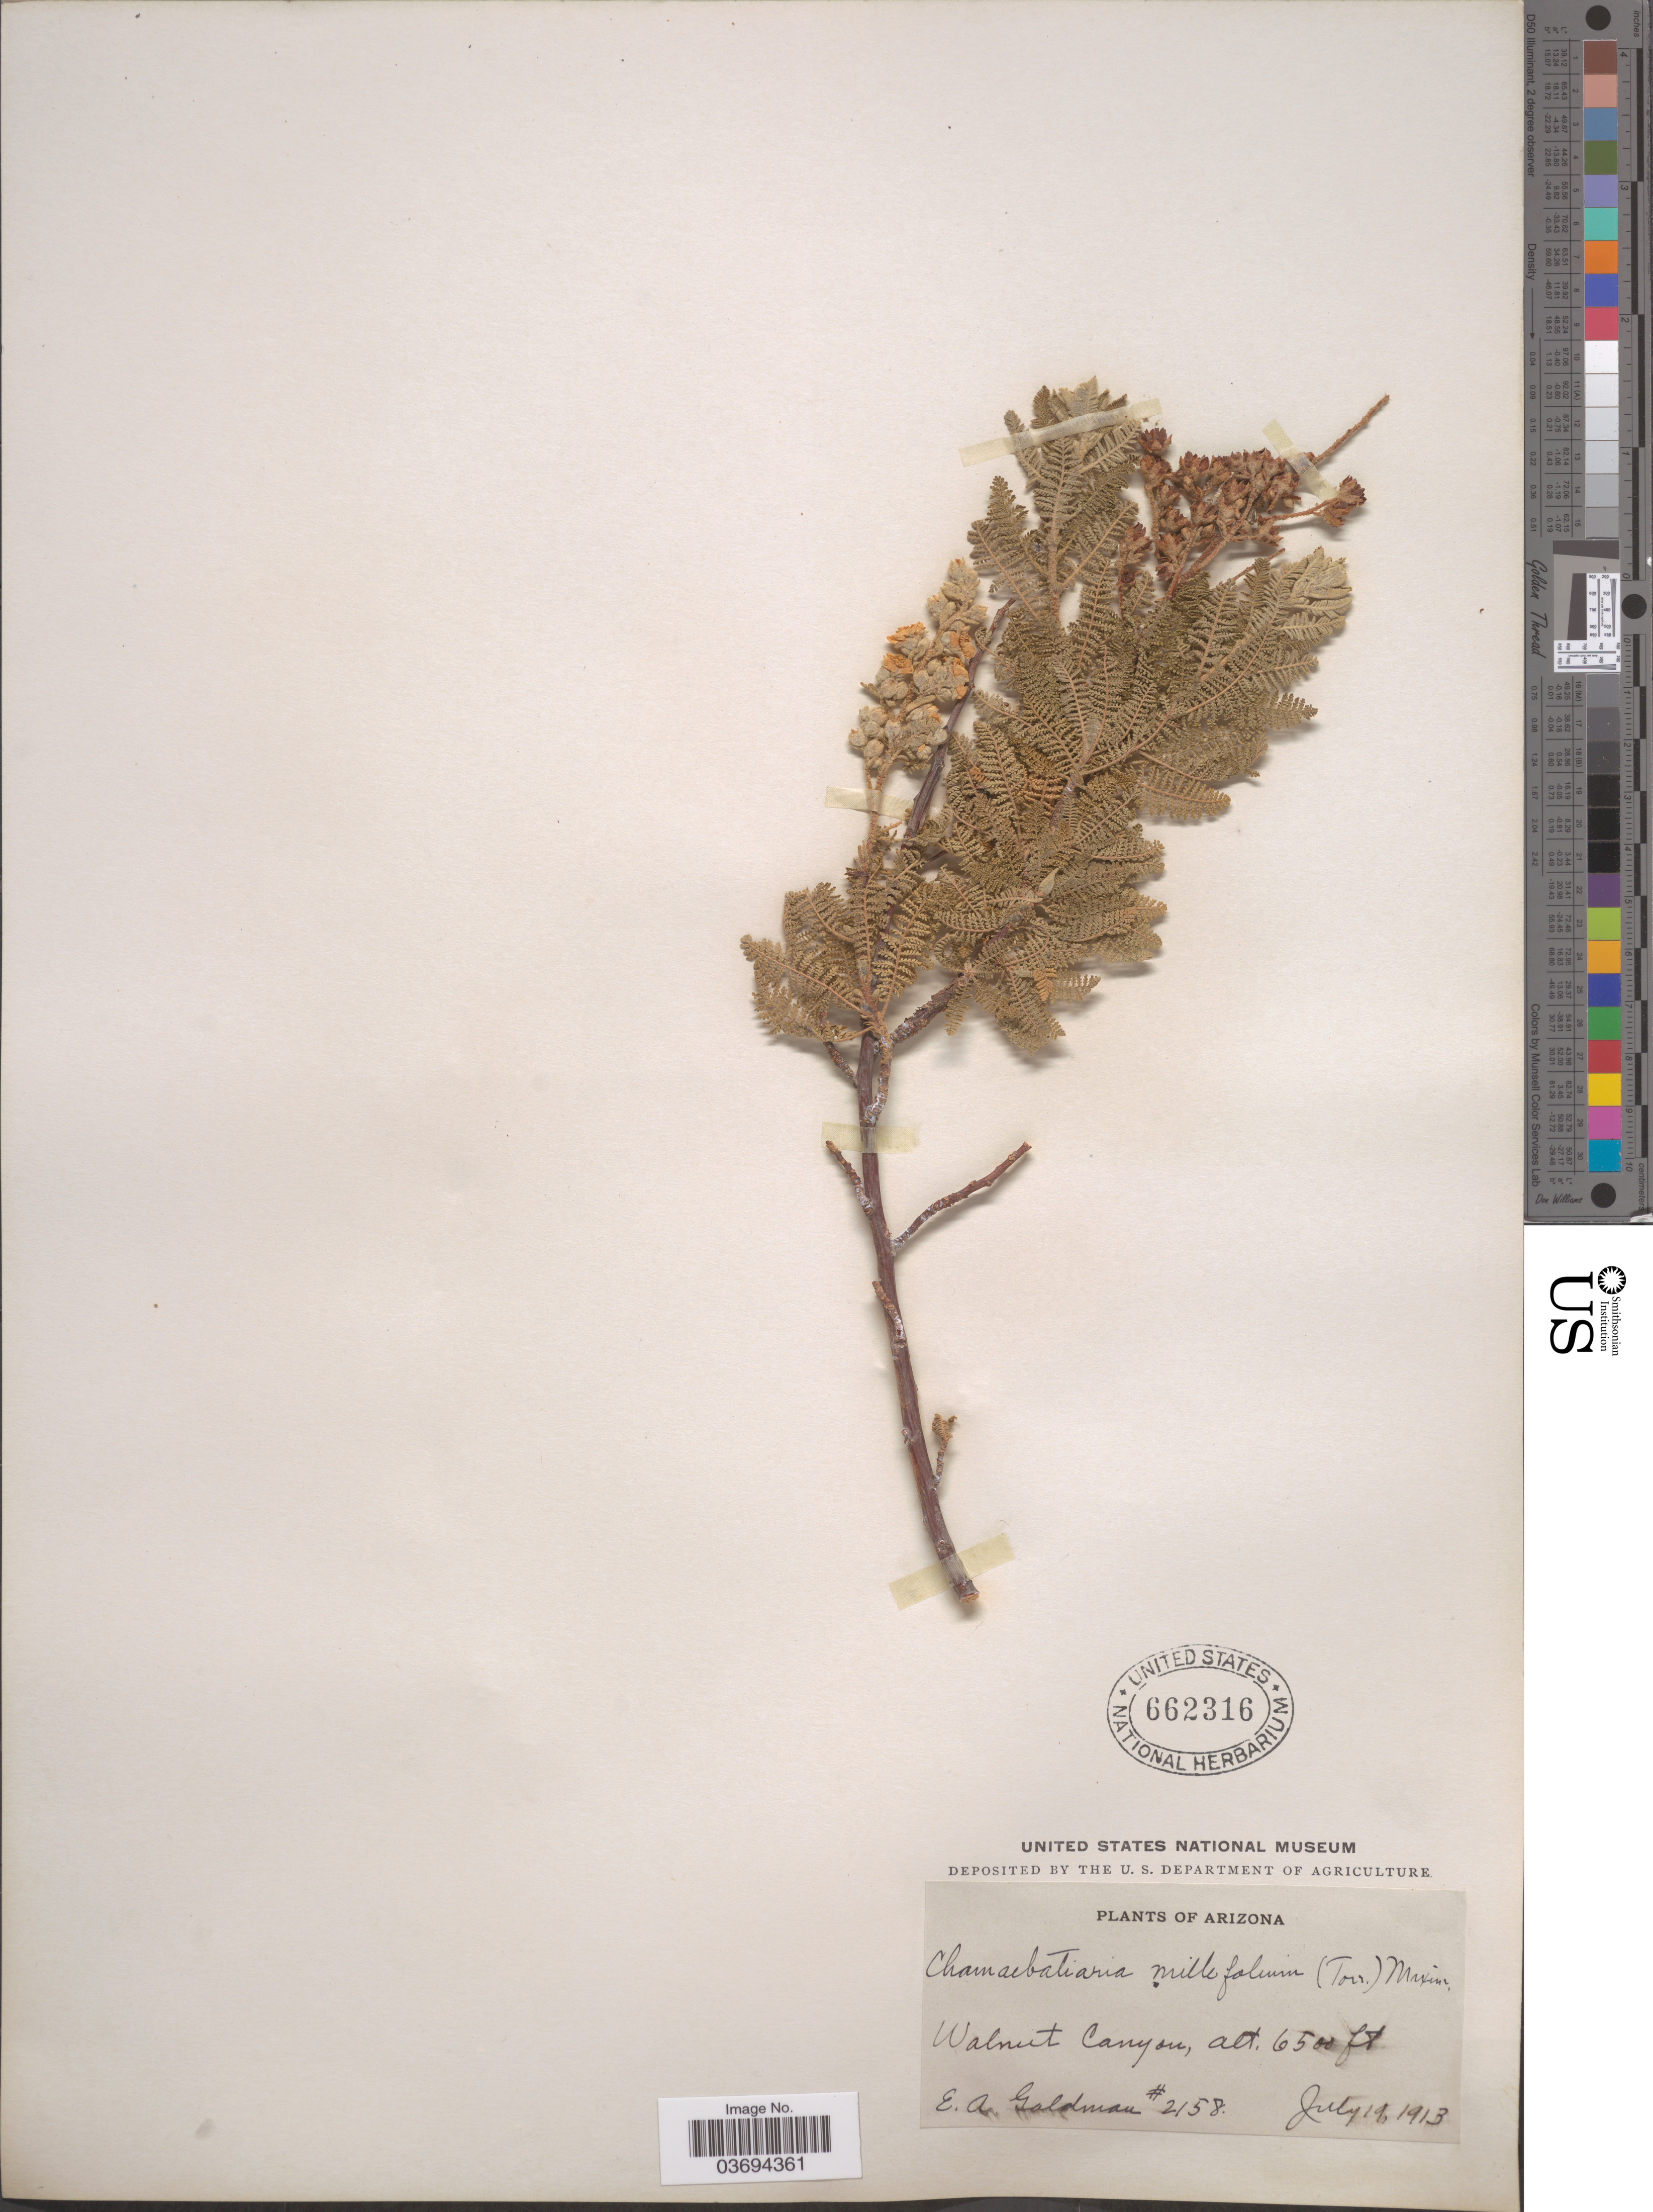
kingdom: Plantae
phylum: Tracheophyta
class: Magnoliopsida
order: Rosales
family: Rosaceae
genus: Chamaebatiaria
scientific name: Chamaebatiaria millefolium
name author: (Torr.) Maxim.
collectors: E. A. Goldman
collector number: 2158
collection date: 1913-07-19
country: United States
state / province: Arizona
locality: Walnut Canyon.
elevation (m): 1981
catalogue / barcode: US 662316